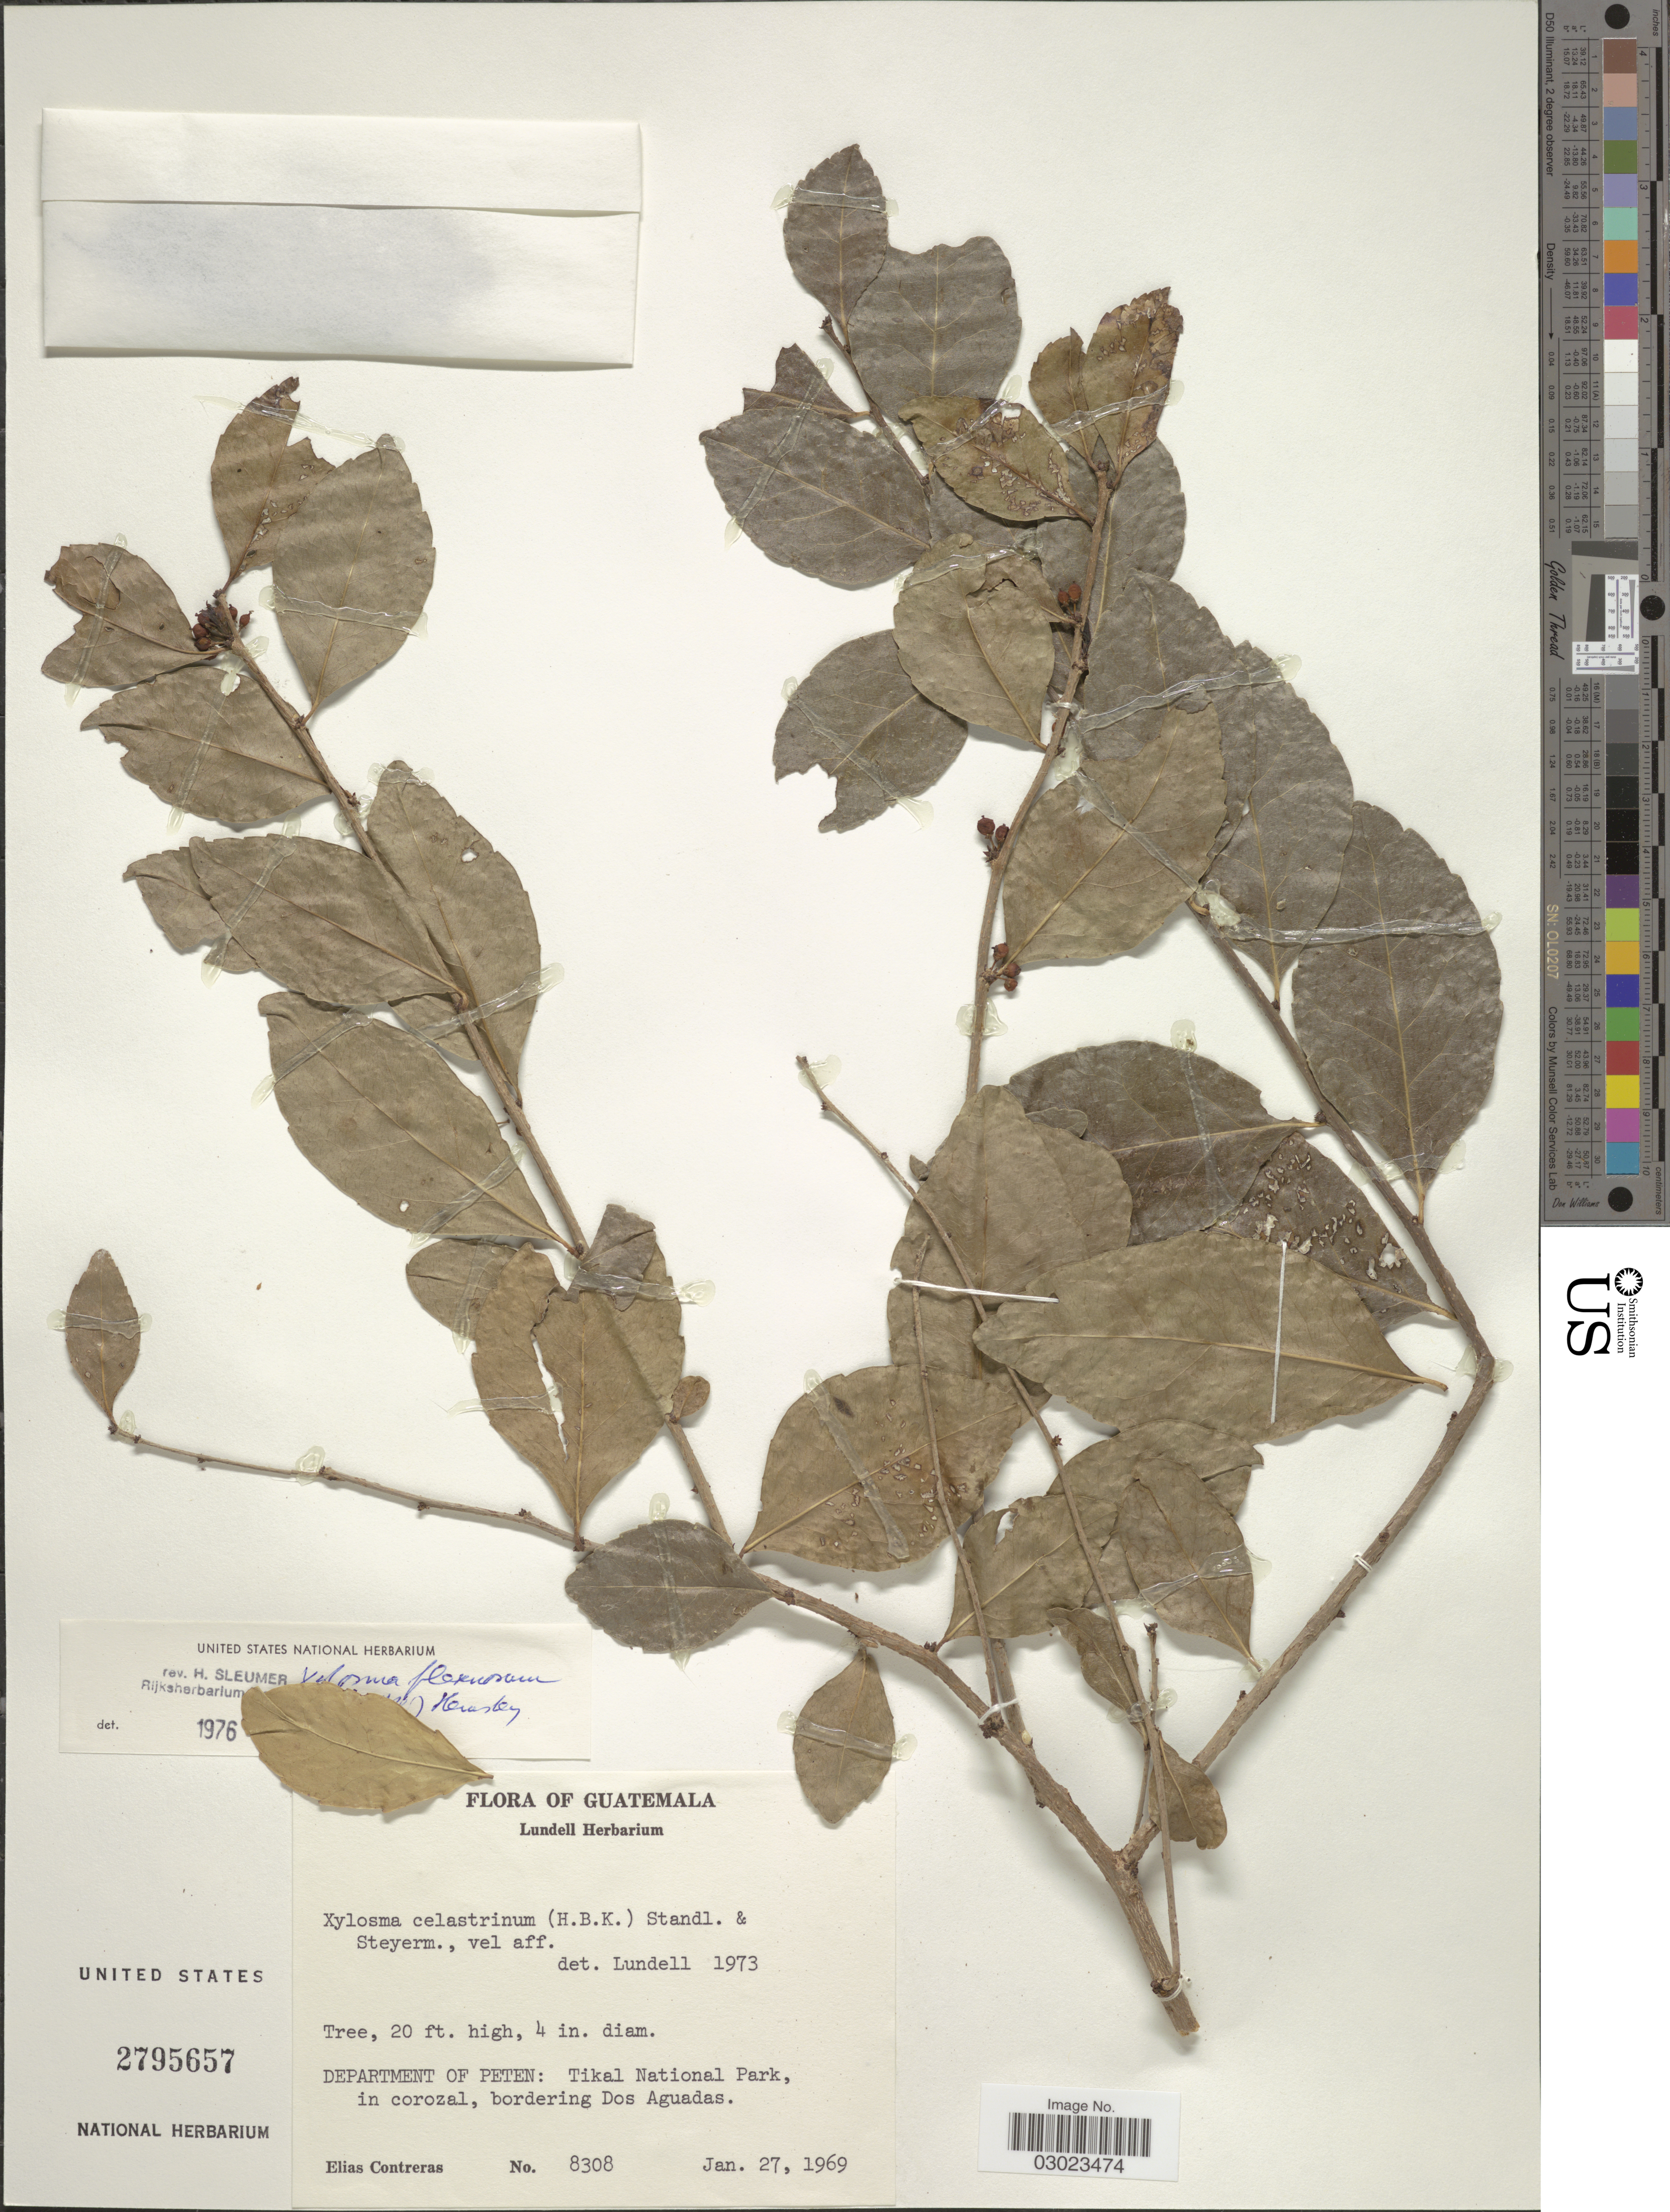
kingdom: Plantae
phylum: Tracheophyta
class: Magnoliopsida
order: Malpighiales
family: Salicaceae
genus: Xylosma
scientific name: Xylosma flexuosa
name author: (Kunth) Hemsl.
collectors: E. Contreras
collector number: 8308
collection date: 1969-01-27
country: Guatemala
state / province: El Petén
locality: Department of Peten: Tikal National Park, in corozal, bordering Dos Aguadas.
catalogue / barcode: US 2795657